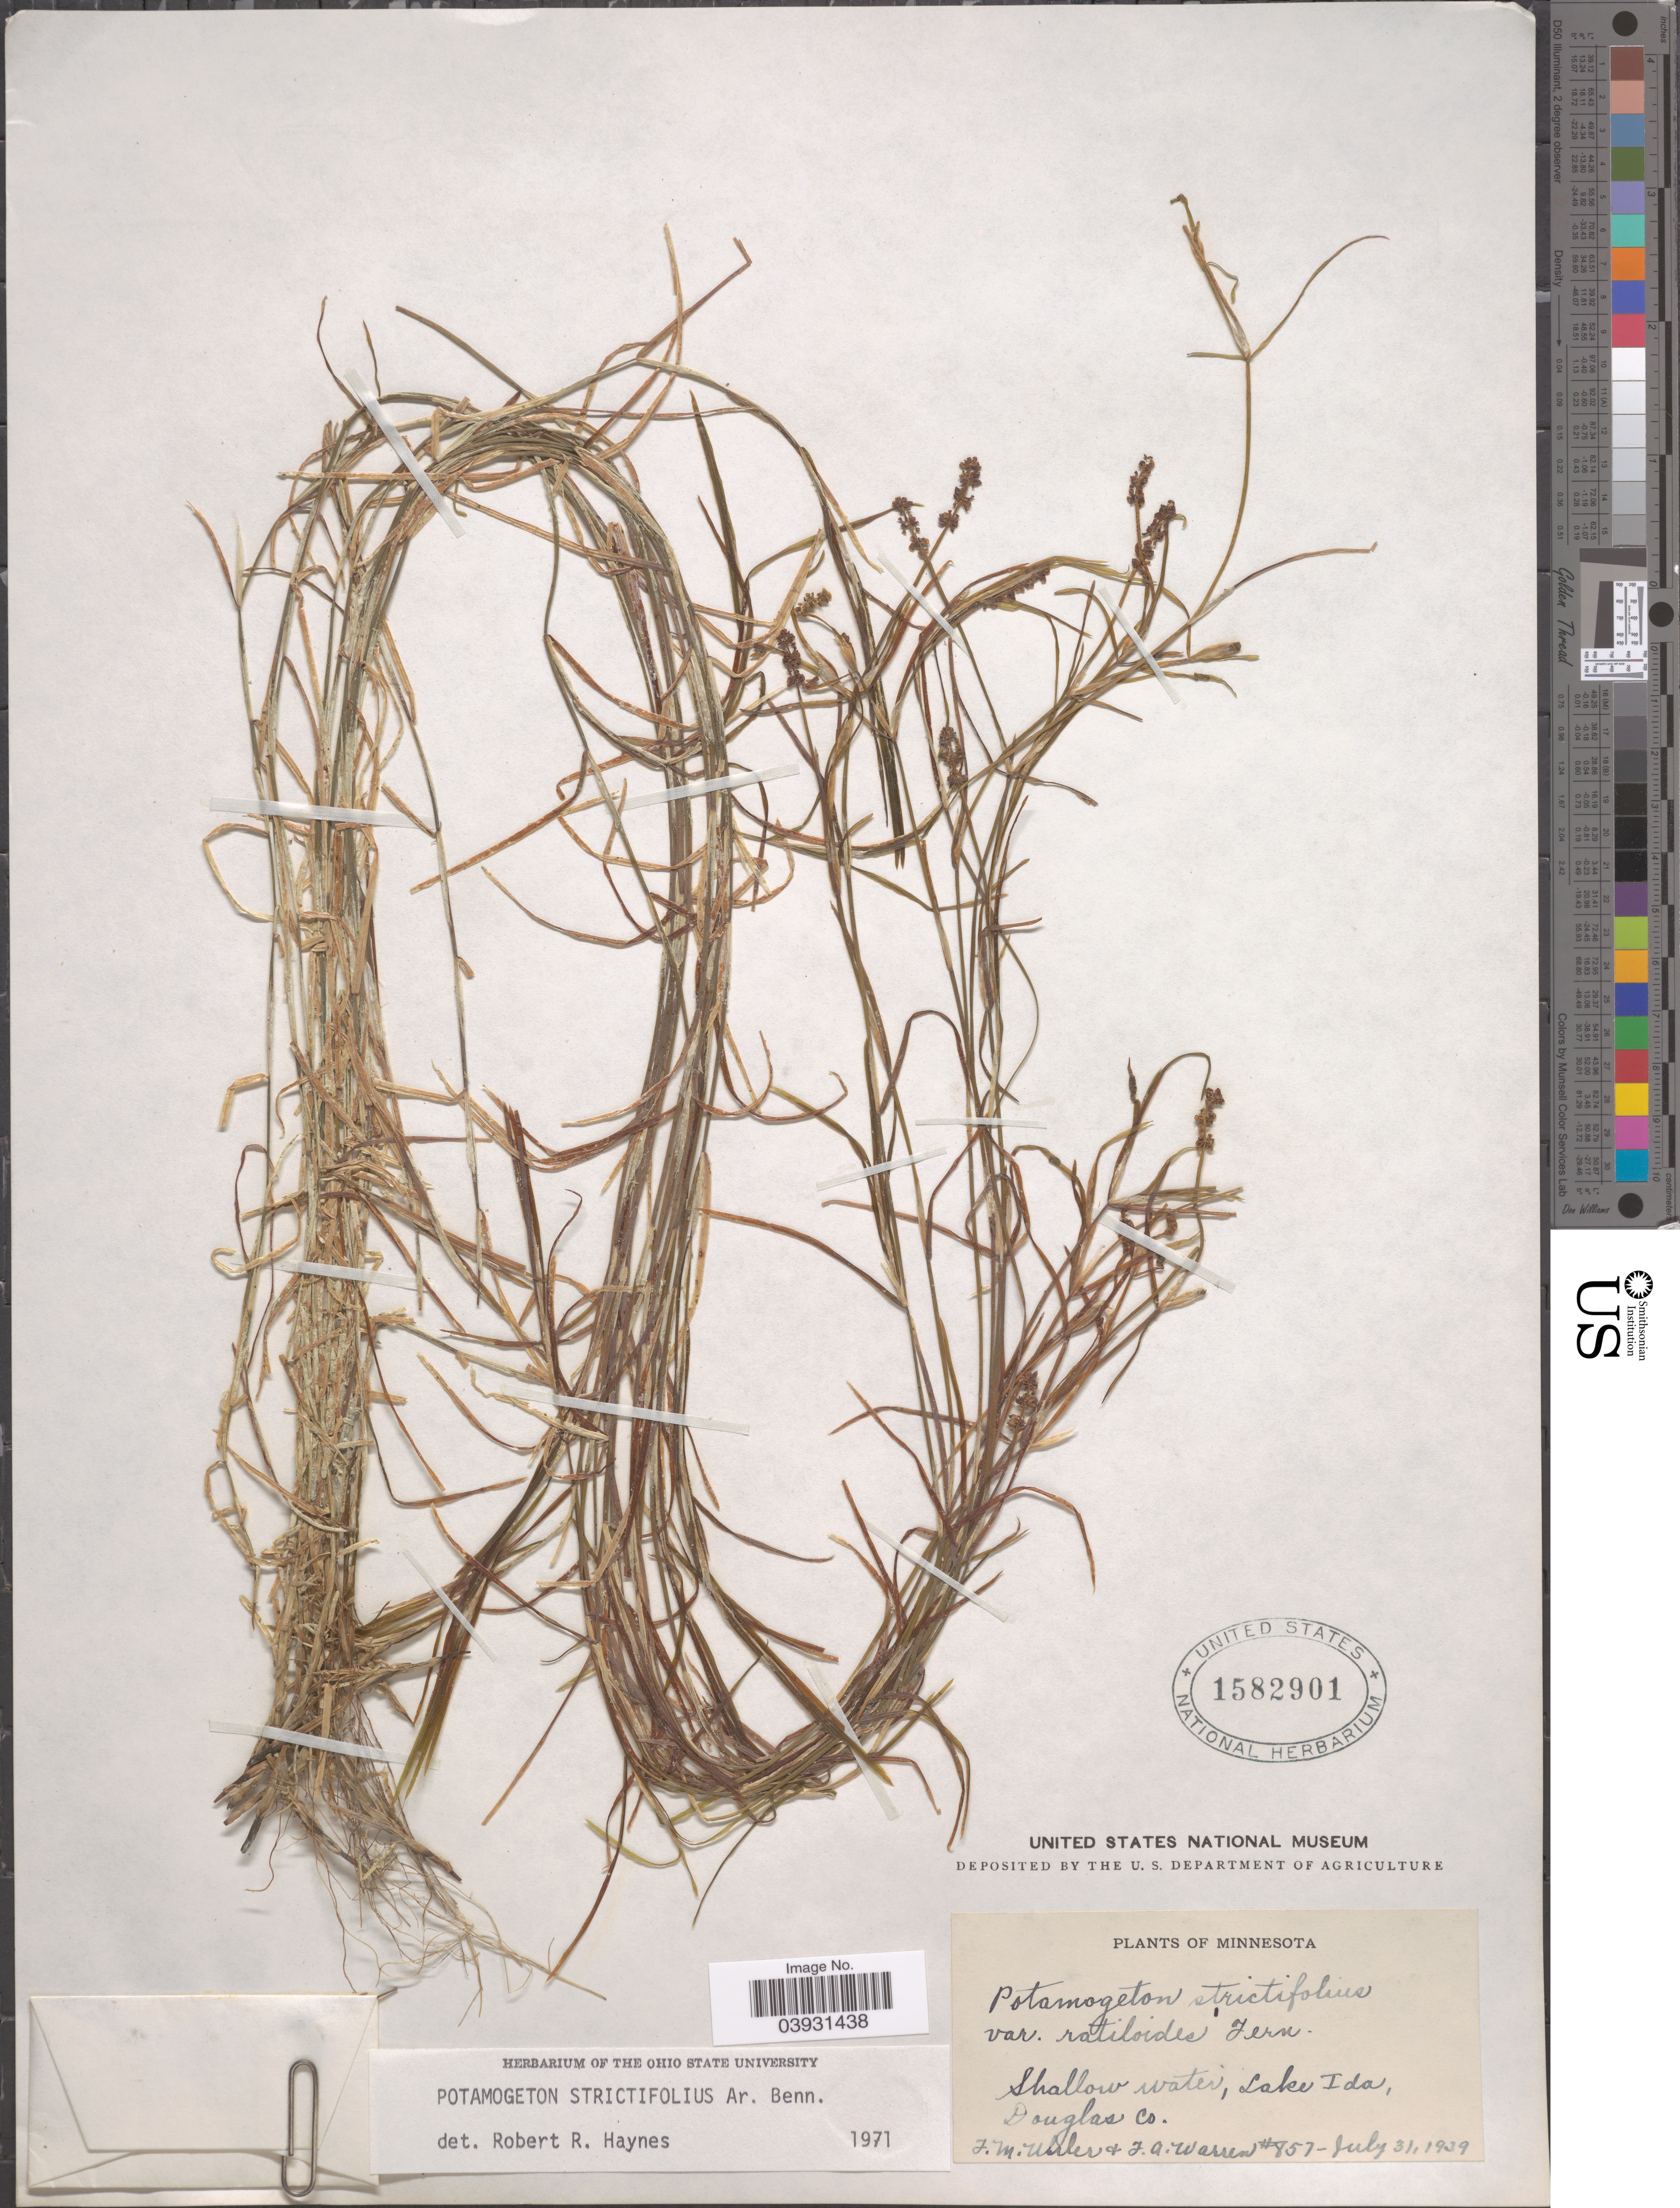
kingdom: Plantae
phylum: Tracheophyta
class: Liliopsida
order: Alismatales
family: Potamogetonaceae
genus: Potamogeton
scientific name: Potamogeton strictifolius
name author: A. Benn.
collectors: F. M. Uhler & F. Warren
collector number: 857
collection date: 1929-07-31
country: United States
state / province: Minnesota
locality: Lake Ida, Douglas Co.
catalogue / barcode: US 1582901